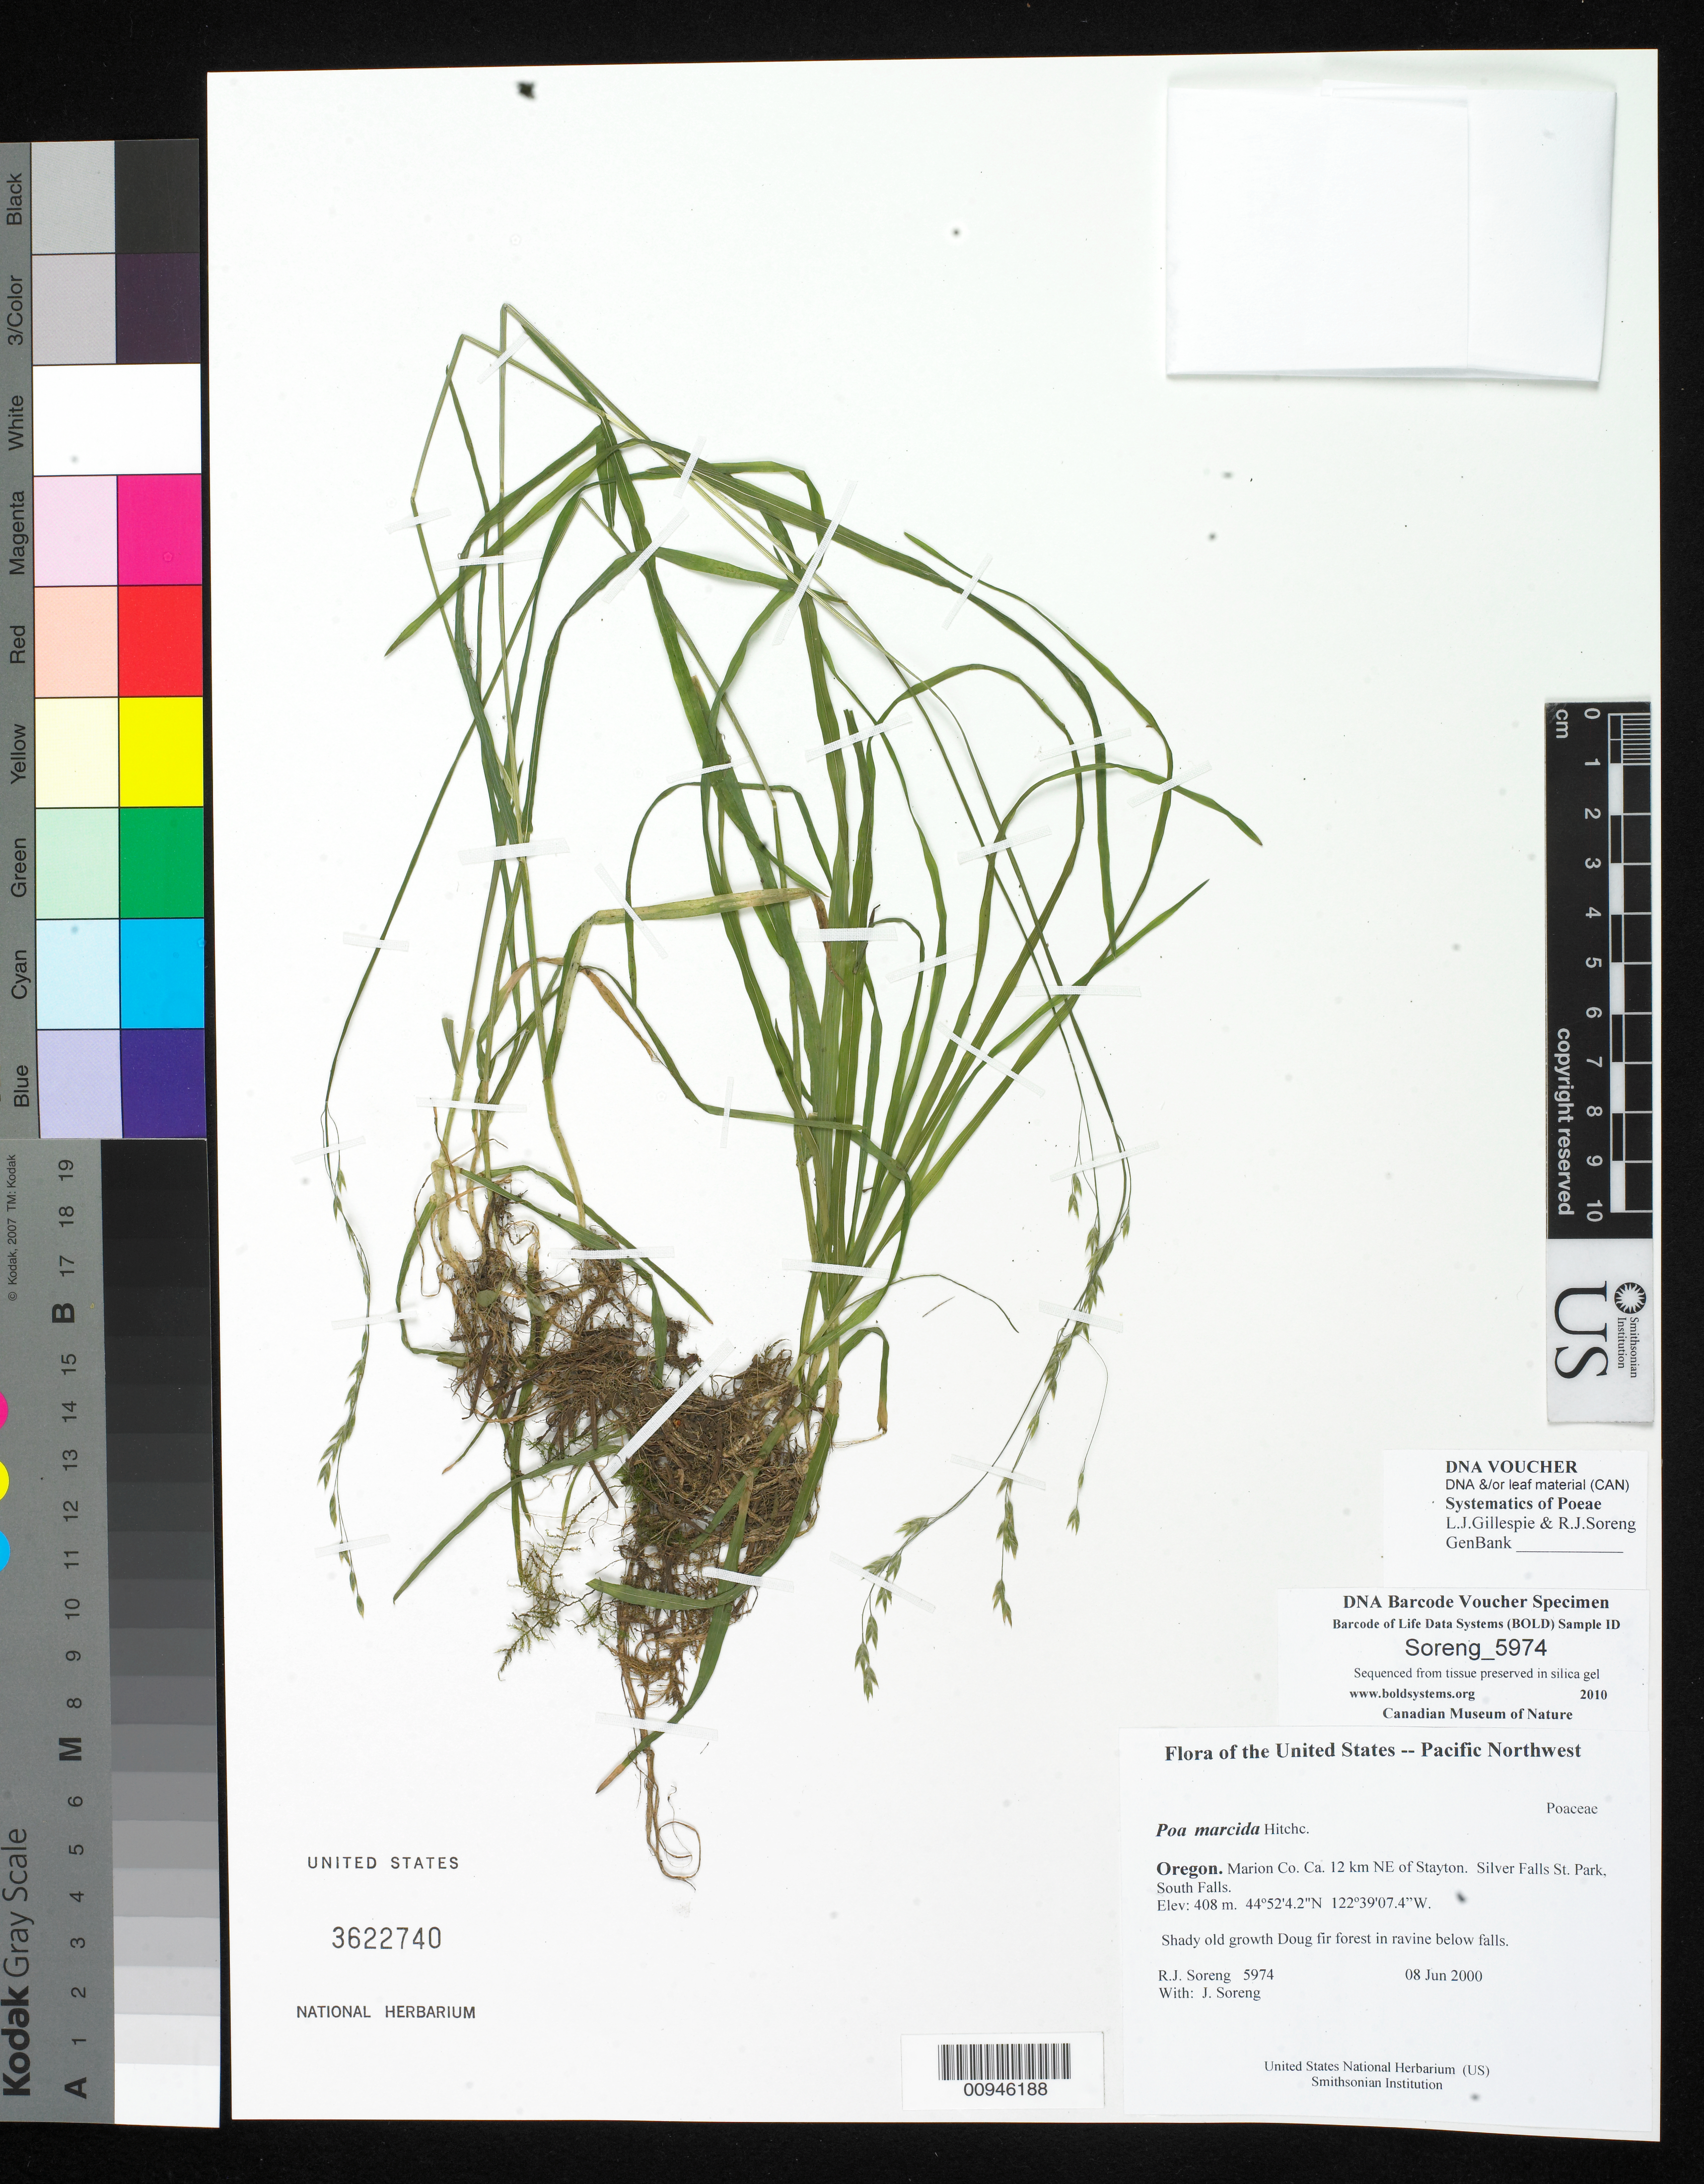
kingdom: Plantae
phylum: Tracheophyta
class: Liliopsida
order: Poales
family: Poaceae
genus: Poa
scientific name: Poa marcida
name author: Hitchc.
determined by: Soreng, Robert J., Research Associate (BOT), Smithsonian Institution - National Museum of Natural History (UNITED STATES)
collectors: R. J. Soreng & J. E. Soreng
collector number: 5974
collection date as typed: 08 Jun 2000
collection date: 2000-06-08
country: United States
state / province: Oregon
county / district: Marion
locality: Ca. 12 km NE of Stayton. Silver Falls St. Park, South Falls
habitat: Shady old growth Doug fir forest in ravine below falls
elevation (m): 408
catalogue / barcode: US 3622740